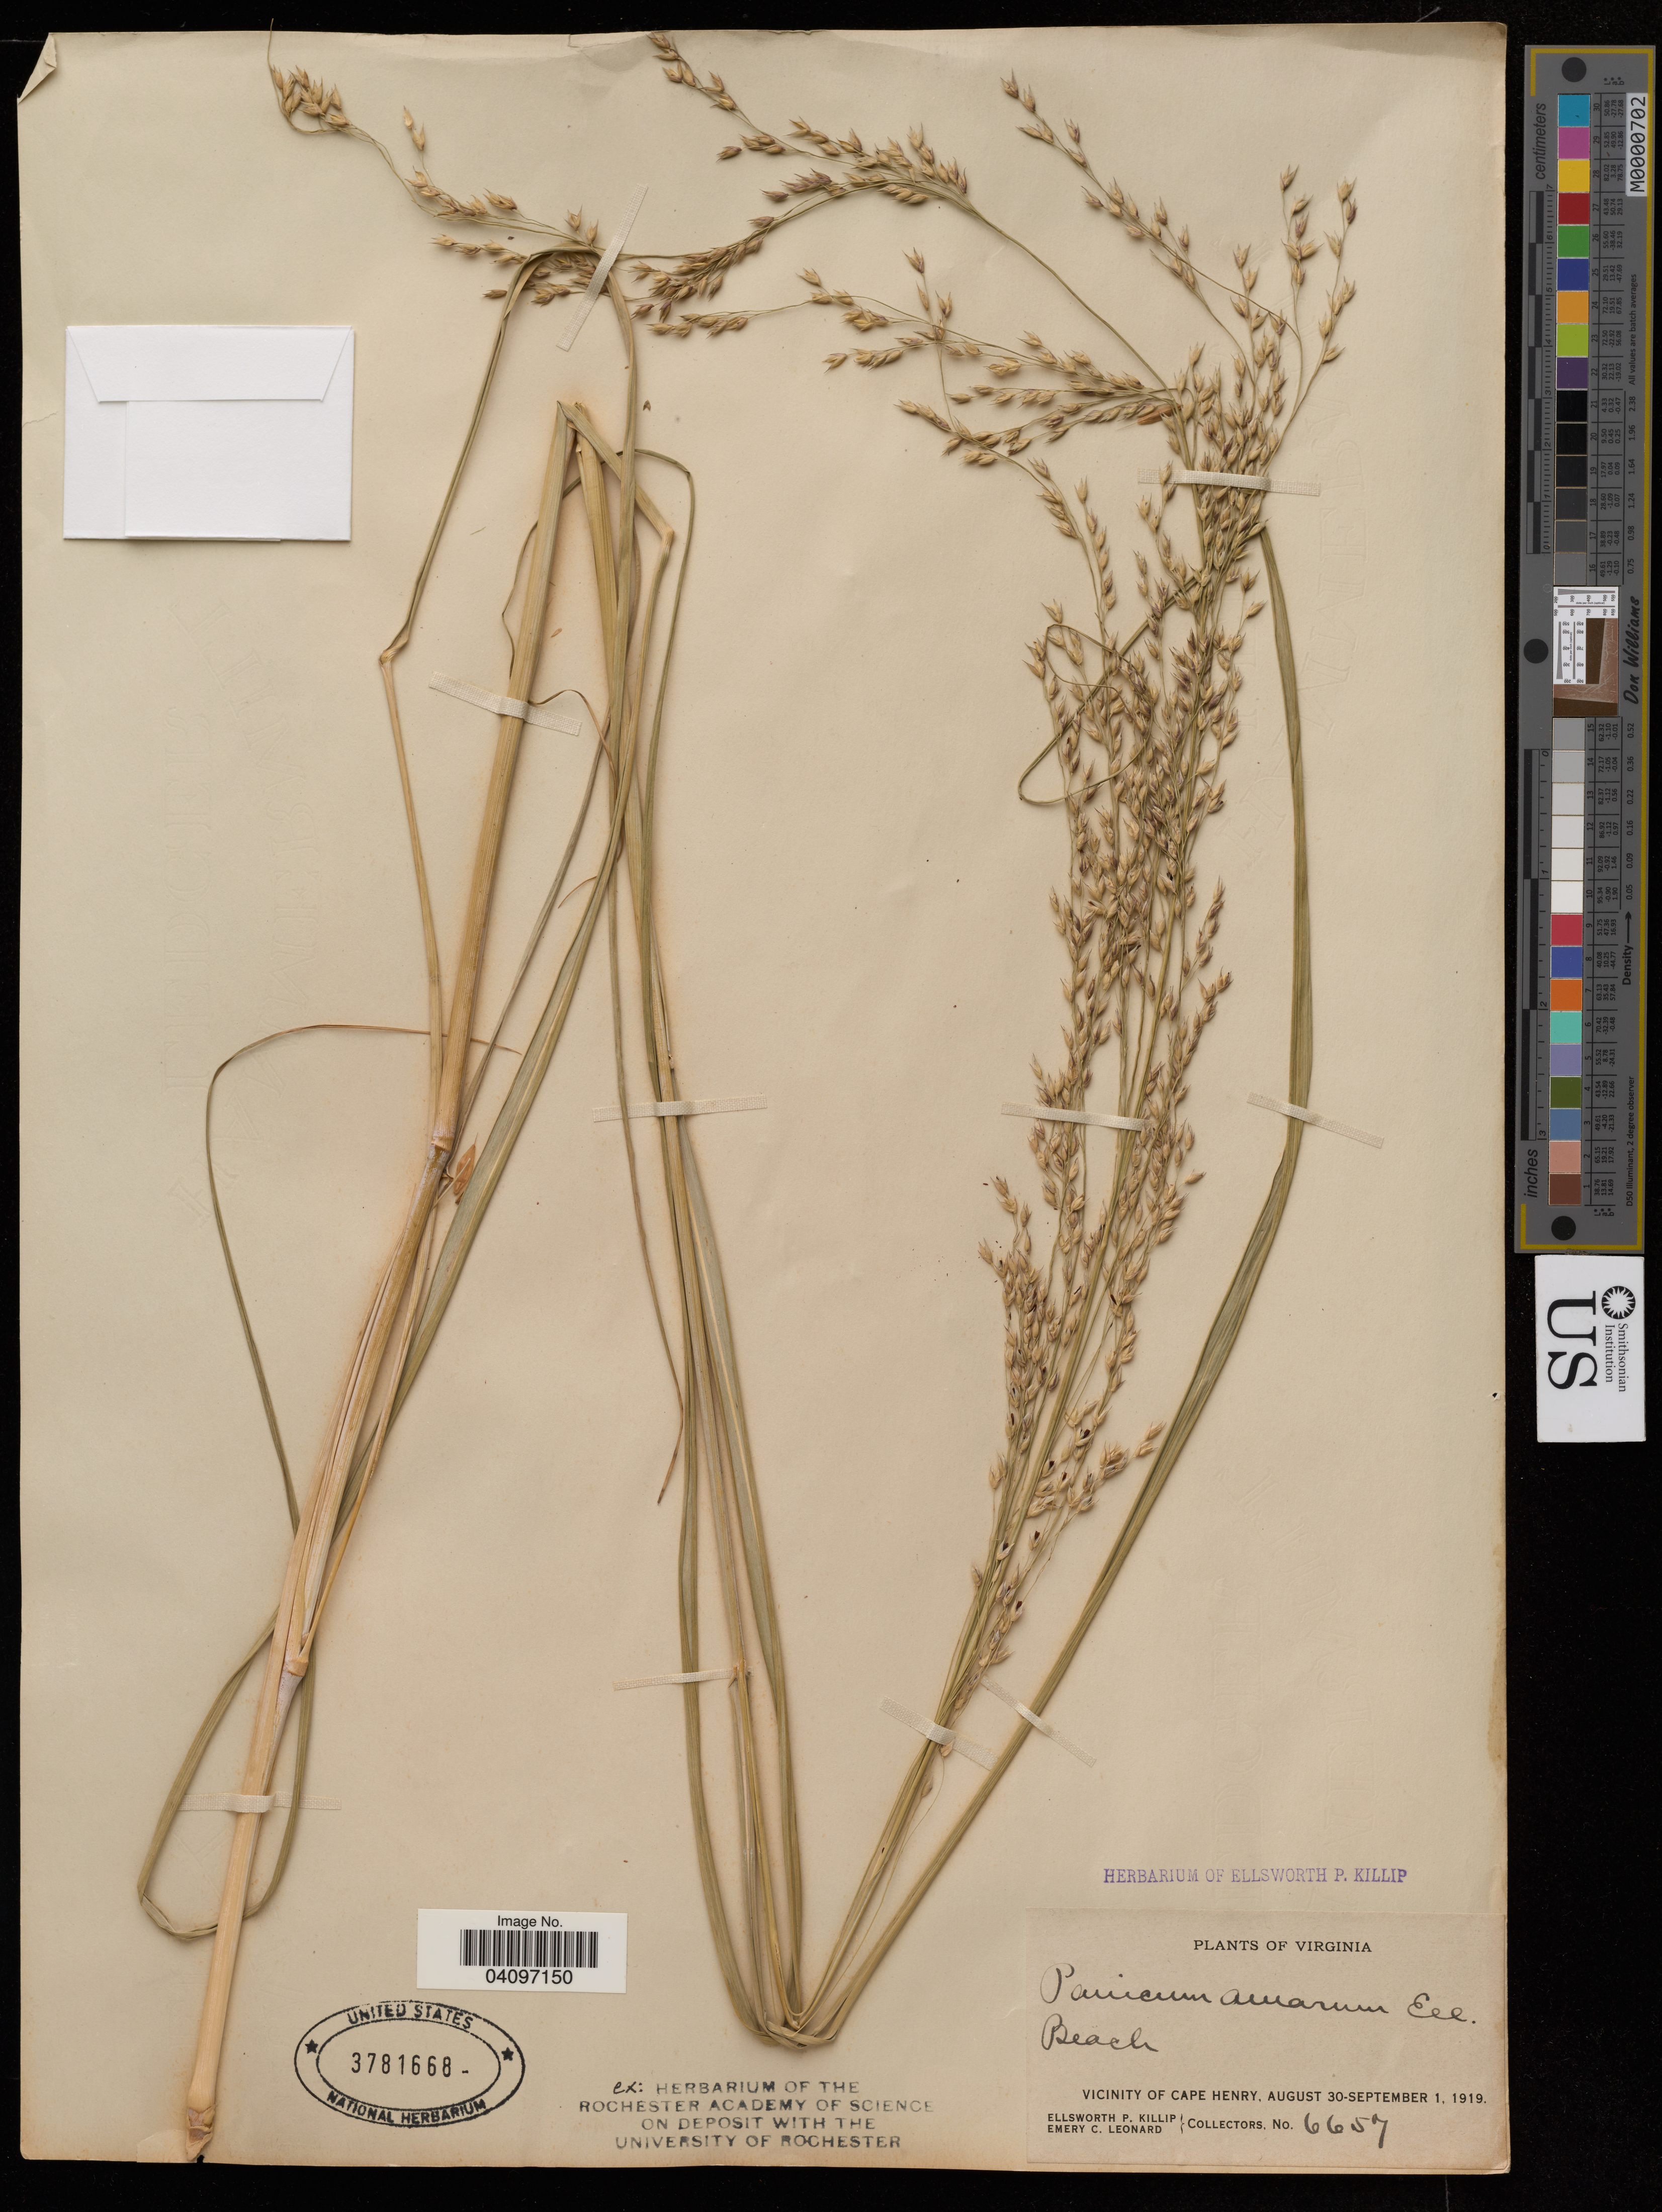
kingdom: Plantae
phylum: Tracheophyta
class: Liliopsida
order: Poales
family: Poaceae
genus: Panicum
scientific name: Panicum amarum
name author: Elliott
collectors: E. P. Killip & E. C. Leonard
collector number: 6657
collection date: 1919-08-30/1919-09-01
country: United States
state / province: Virginia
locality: Vicinity of Cape Henry.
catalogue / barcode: US 3781668